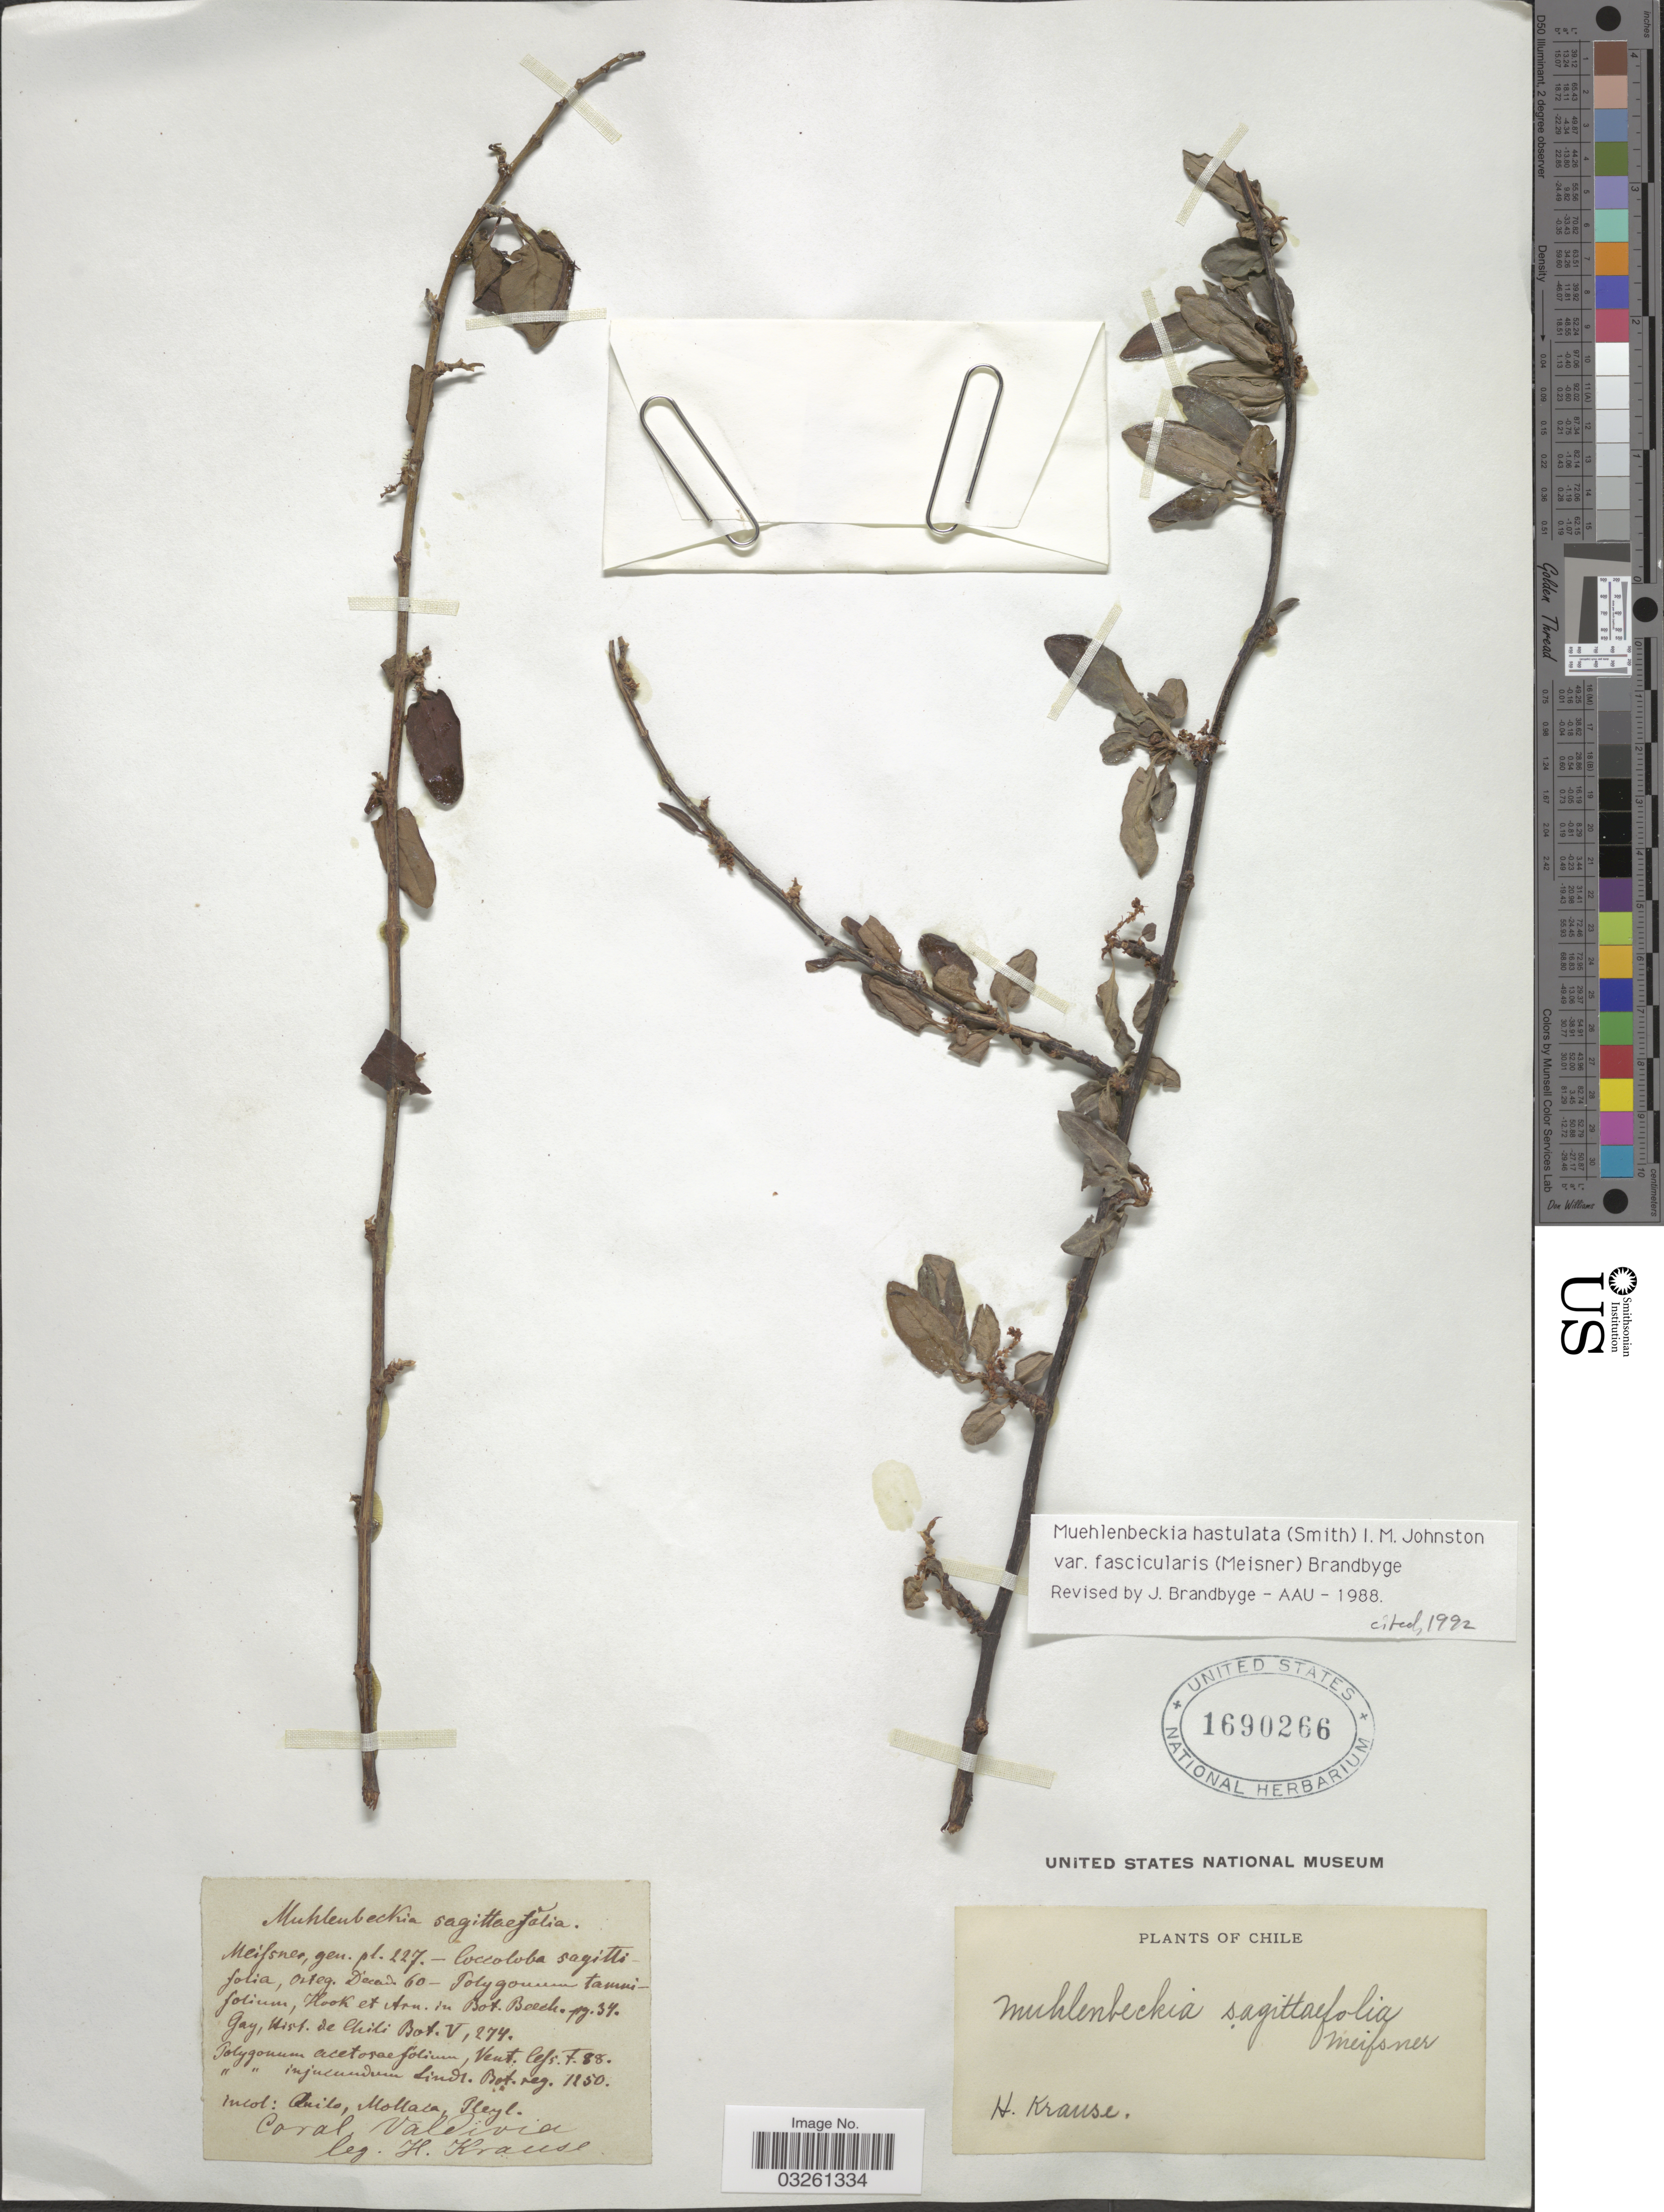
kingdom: Plantae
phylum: Tracheophyta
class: Magnoliopsida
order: Caryophyllales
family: Polygonaceae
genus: Muehlenbeckia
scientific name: Muehlenbeckia hastulata var. fascicularis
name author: (Meisn.) Brandbyge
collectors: H. Krause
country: Chile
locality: Coral Valdivia.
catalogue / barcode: US 1690266